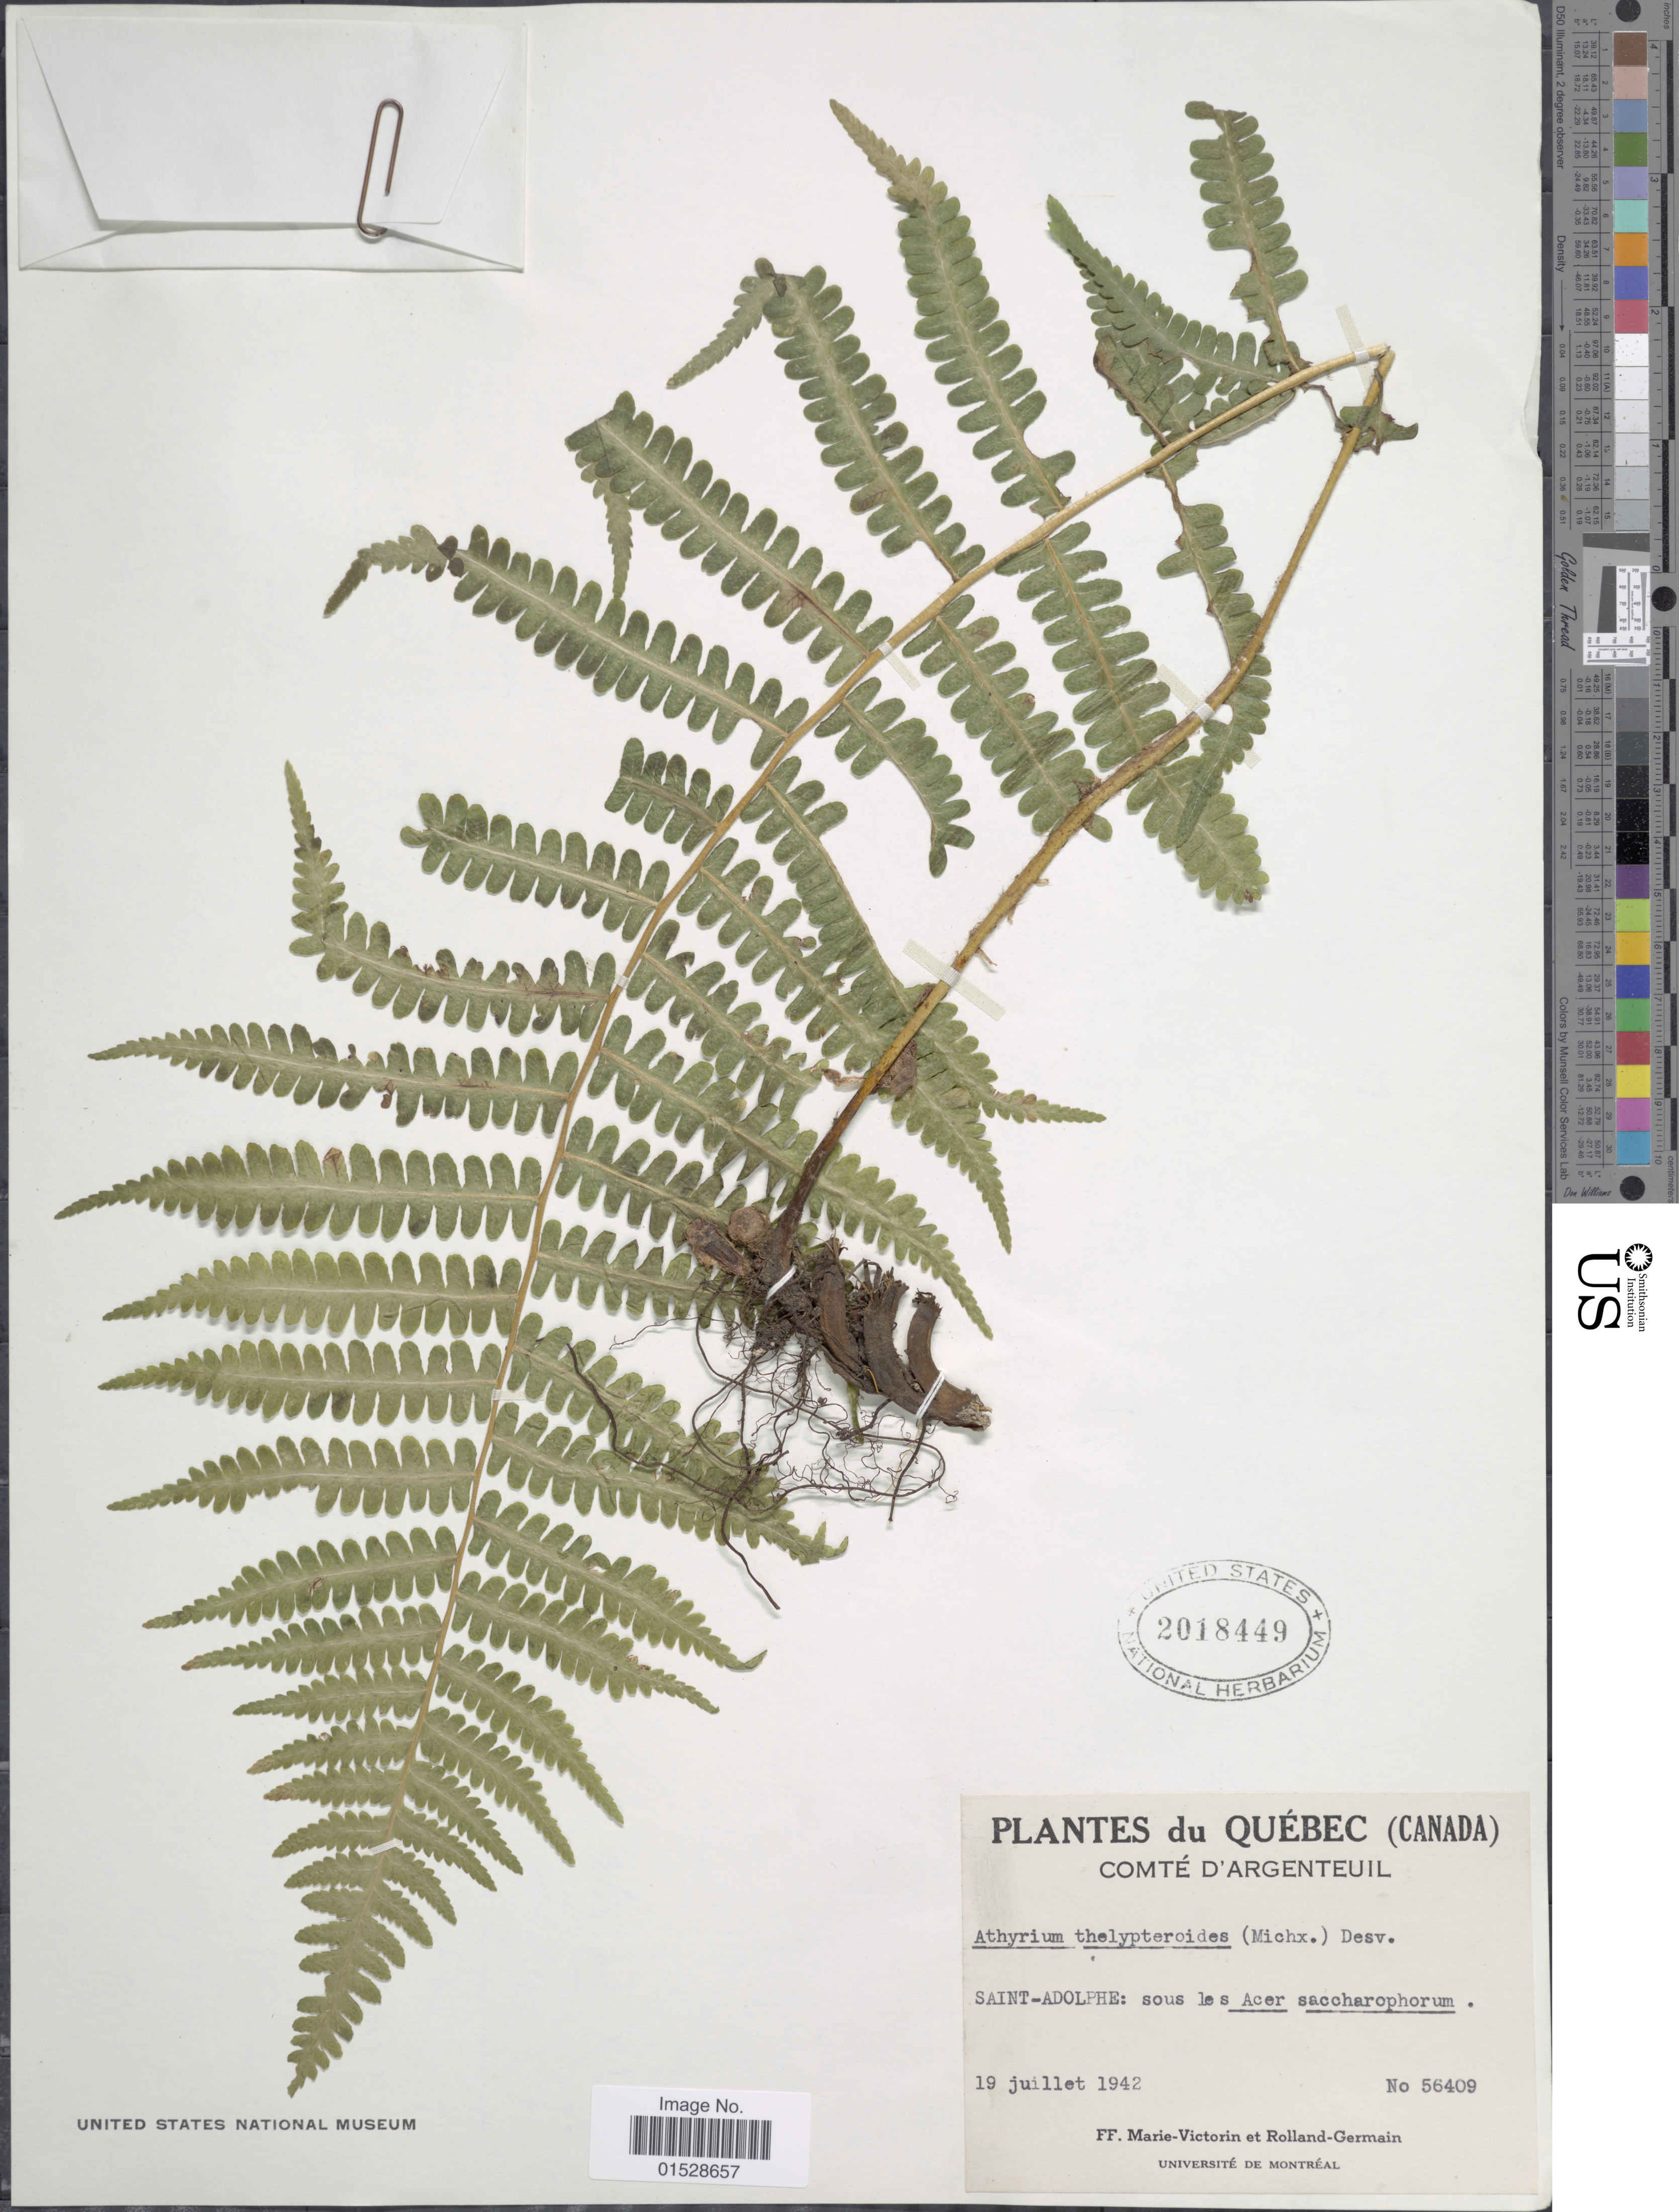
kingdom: Plantae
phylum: Tracheophyta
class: Polypodiopsida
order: Polypodiales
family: Athyriaceae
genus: Deparia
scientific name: Deparia acrostichoides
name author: (Sw.) M. Kato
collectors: F. Marie-Victorin & Rolland-Germain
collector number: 56409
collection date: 1942-07-19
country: Canada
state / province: Quebec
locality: Comte d'Argenteuil, Saint-Adolphe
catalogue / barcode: US 2018449